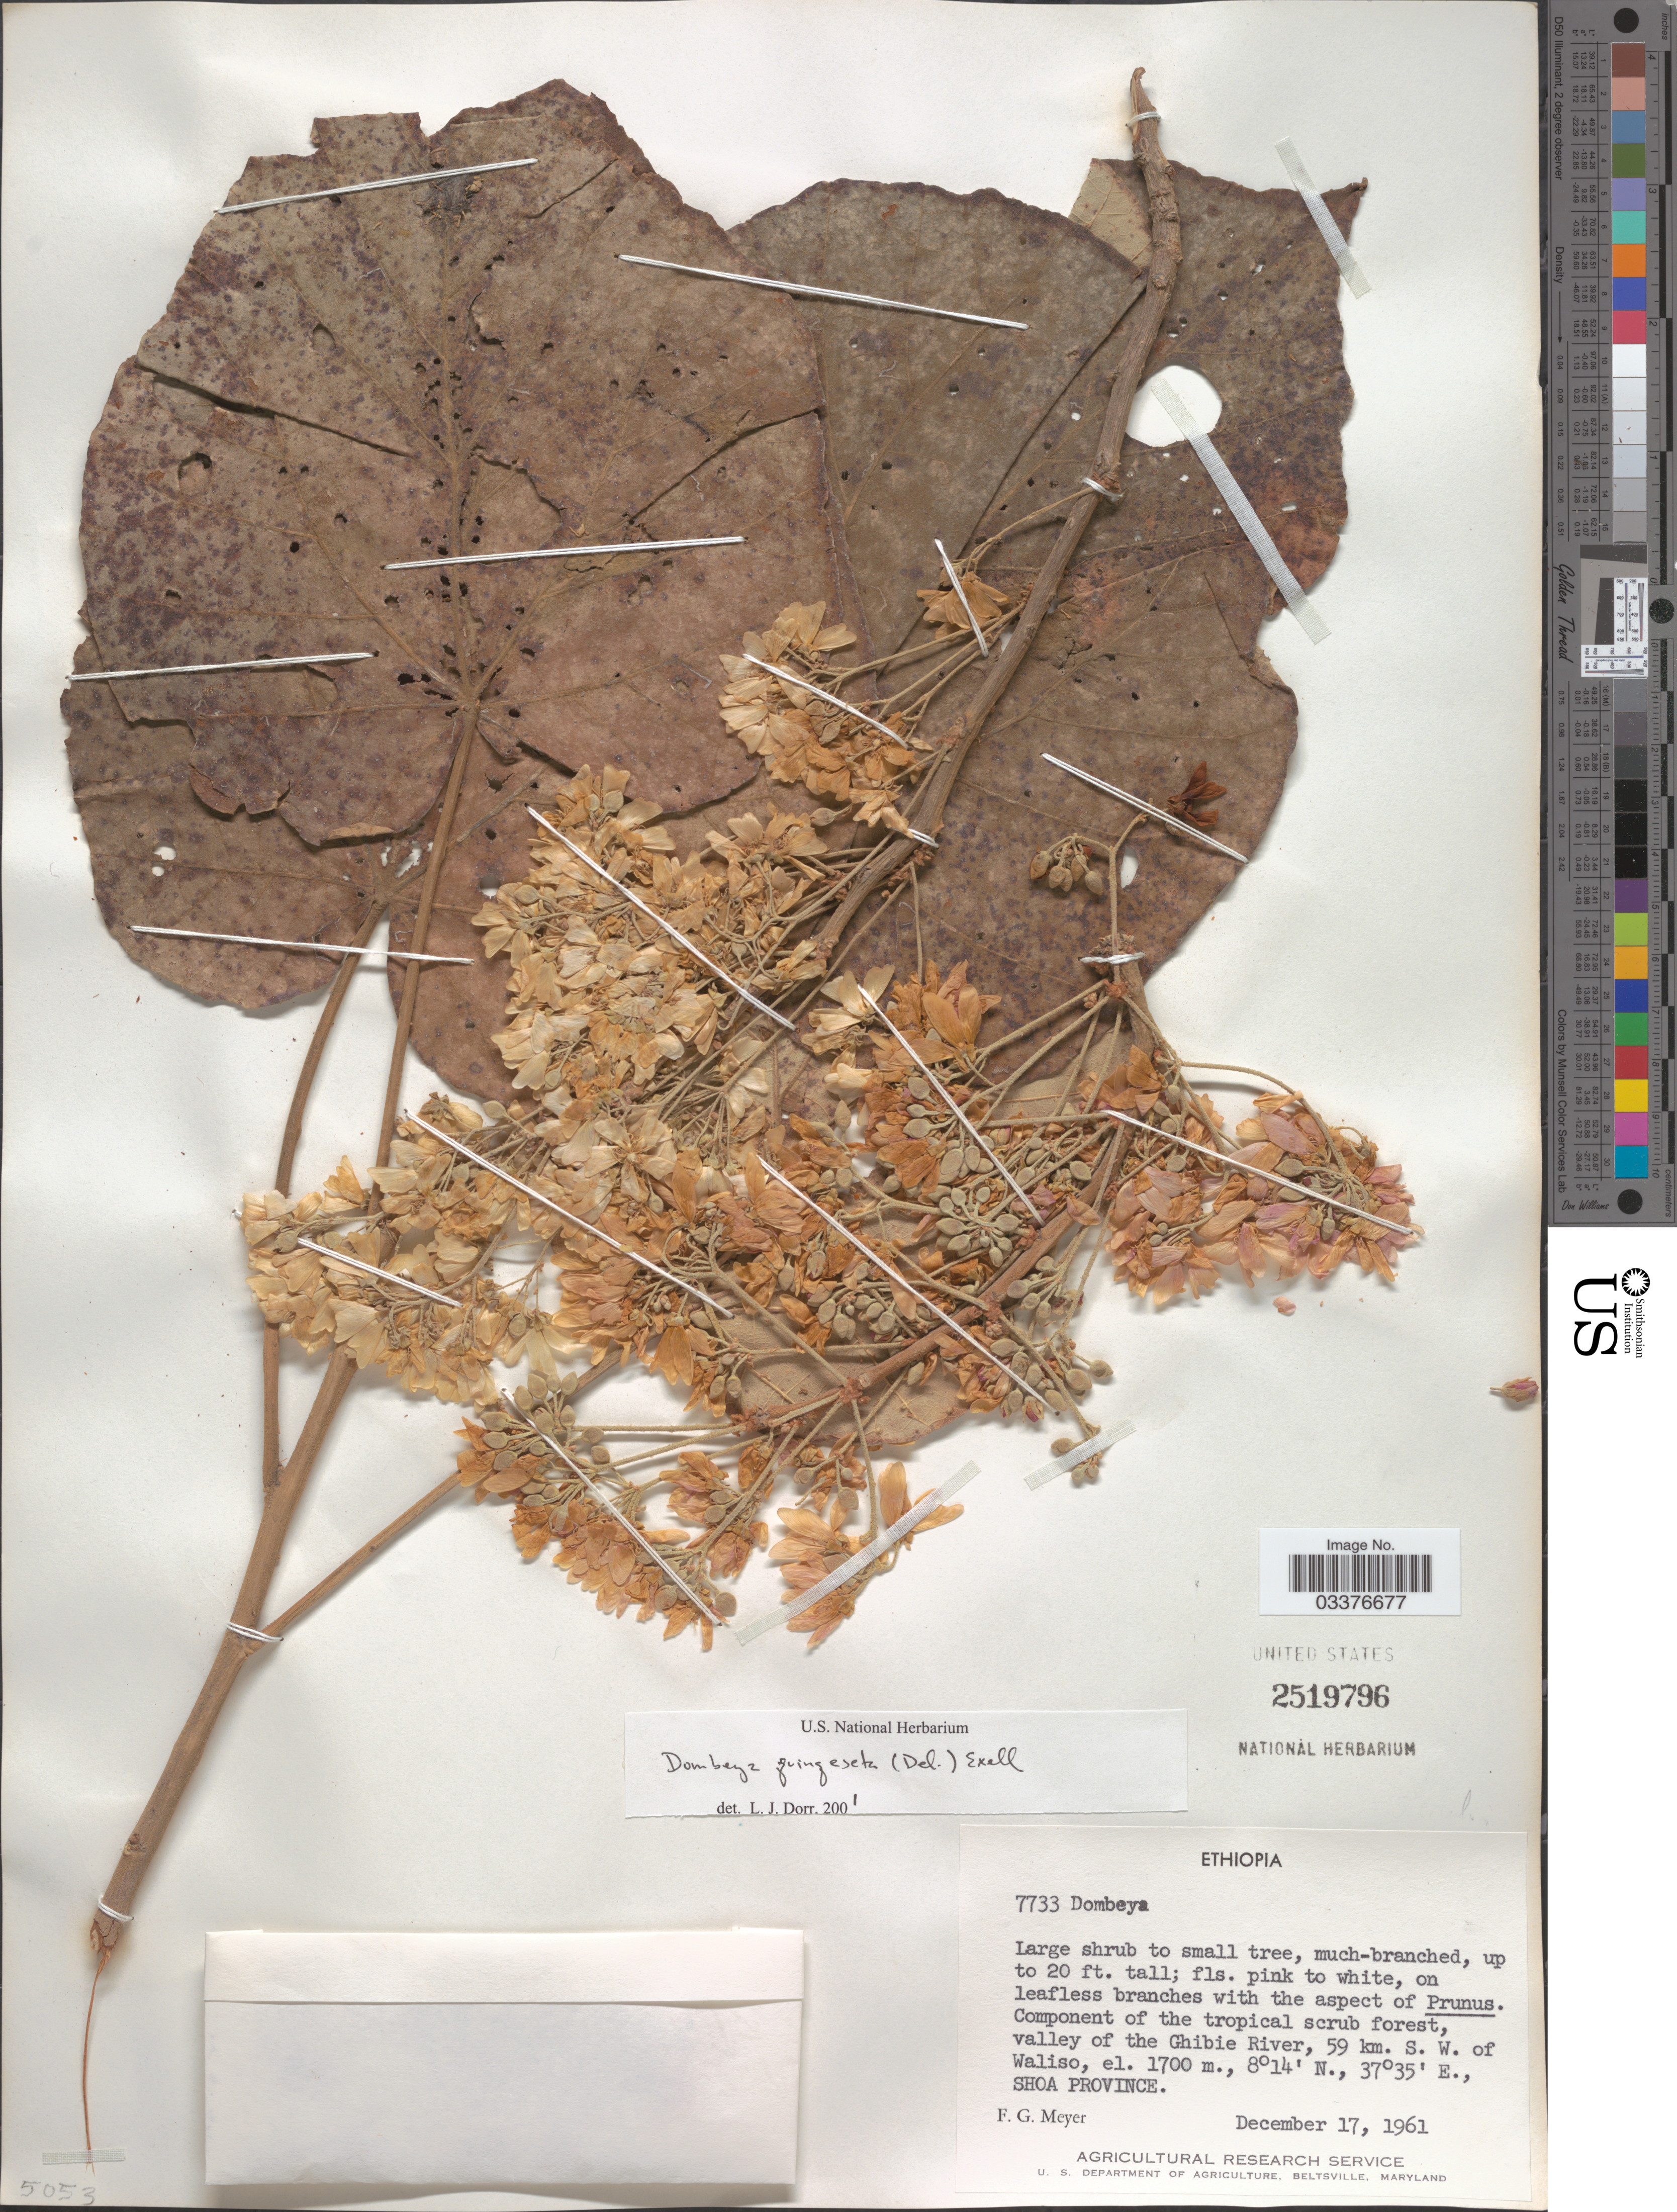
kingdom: Plantae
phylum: Tracheophyta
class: Magnoliopsida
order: Malvales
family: Malvaceae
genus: Dombeya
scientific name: Dombeya quinqueseta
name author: (Delile) Exell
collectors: F. G. Meyer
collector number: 7733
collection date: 1961-12-17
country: Ethiopia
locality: Valley of the Ghibie River, 59 km. S. W. of Waliso, Shoa Province.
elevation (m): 1700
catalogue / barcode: US 2519796